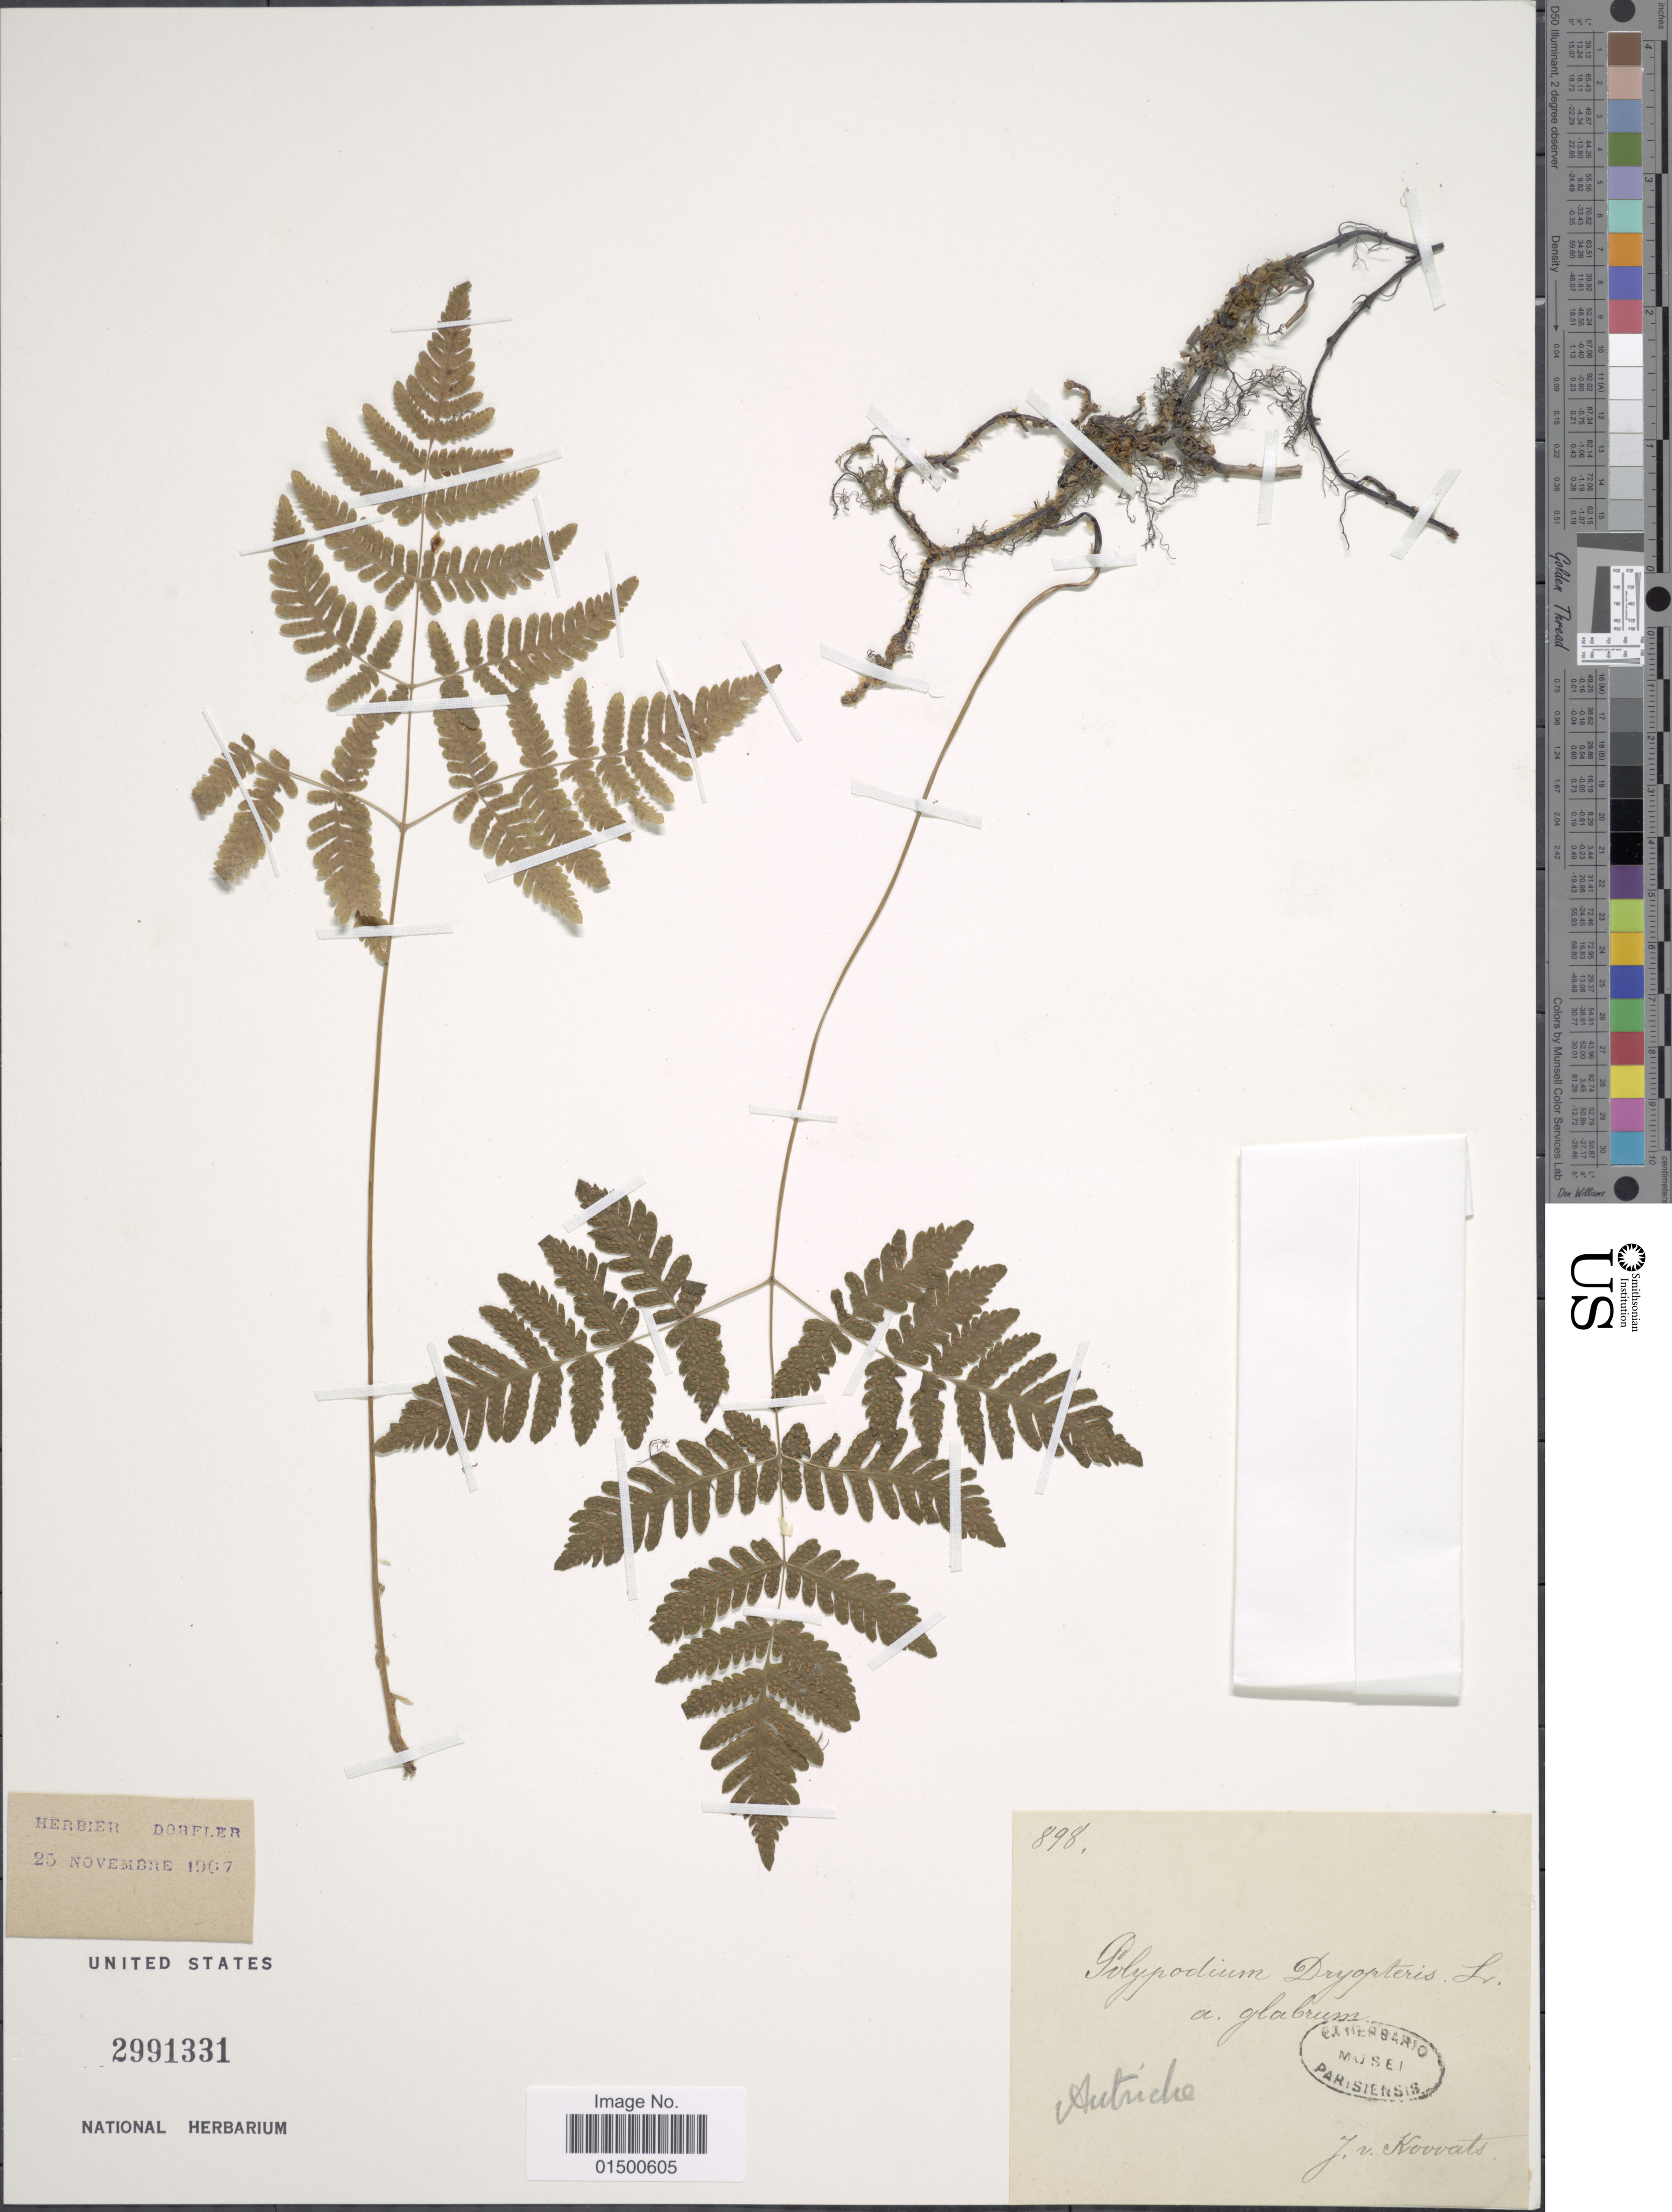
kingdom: Plantae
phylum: Tracheophyta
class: Polypodiopsida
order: Polypodiales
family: Cystopteridaceae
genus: Gymnocarpium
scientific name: Gymnocarpium disjunctum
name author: (Rupr.) Ching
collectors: J. Kovvats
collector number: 898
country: Austria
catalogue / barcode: US 2991331